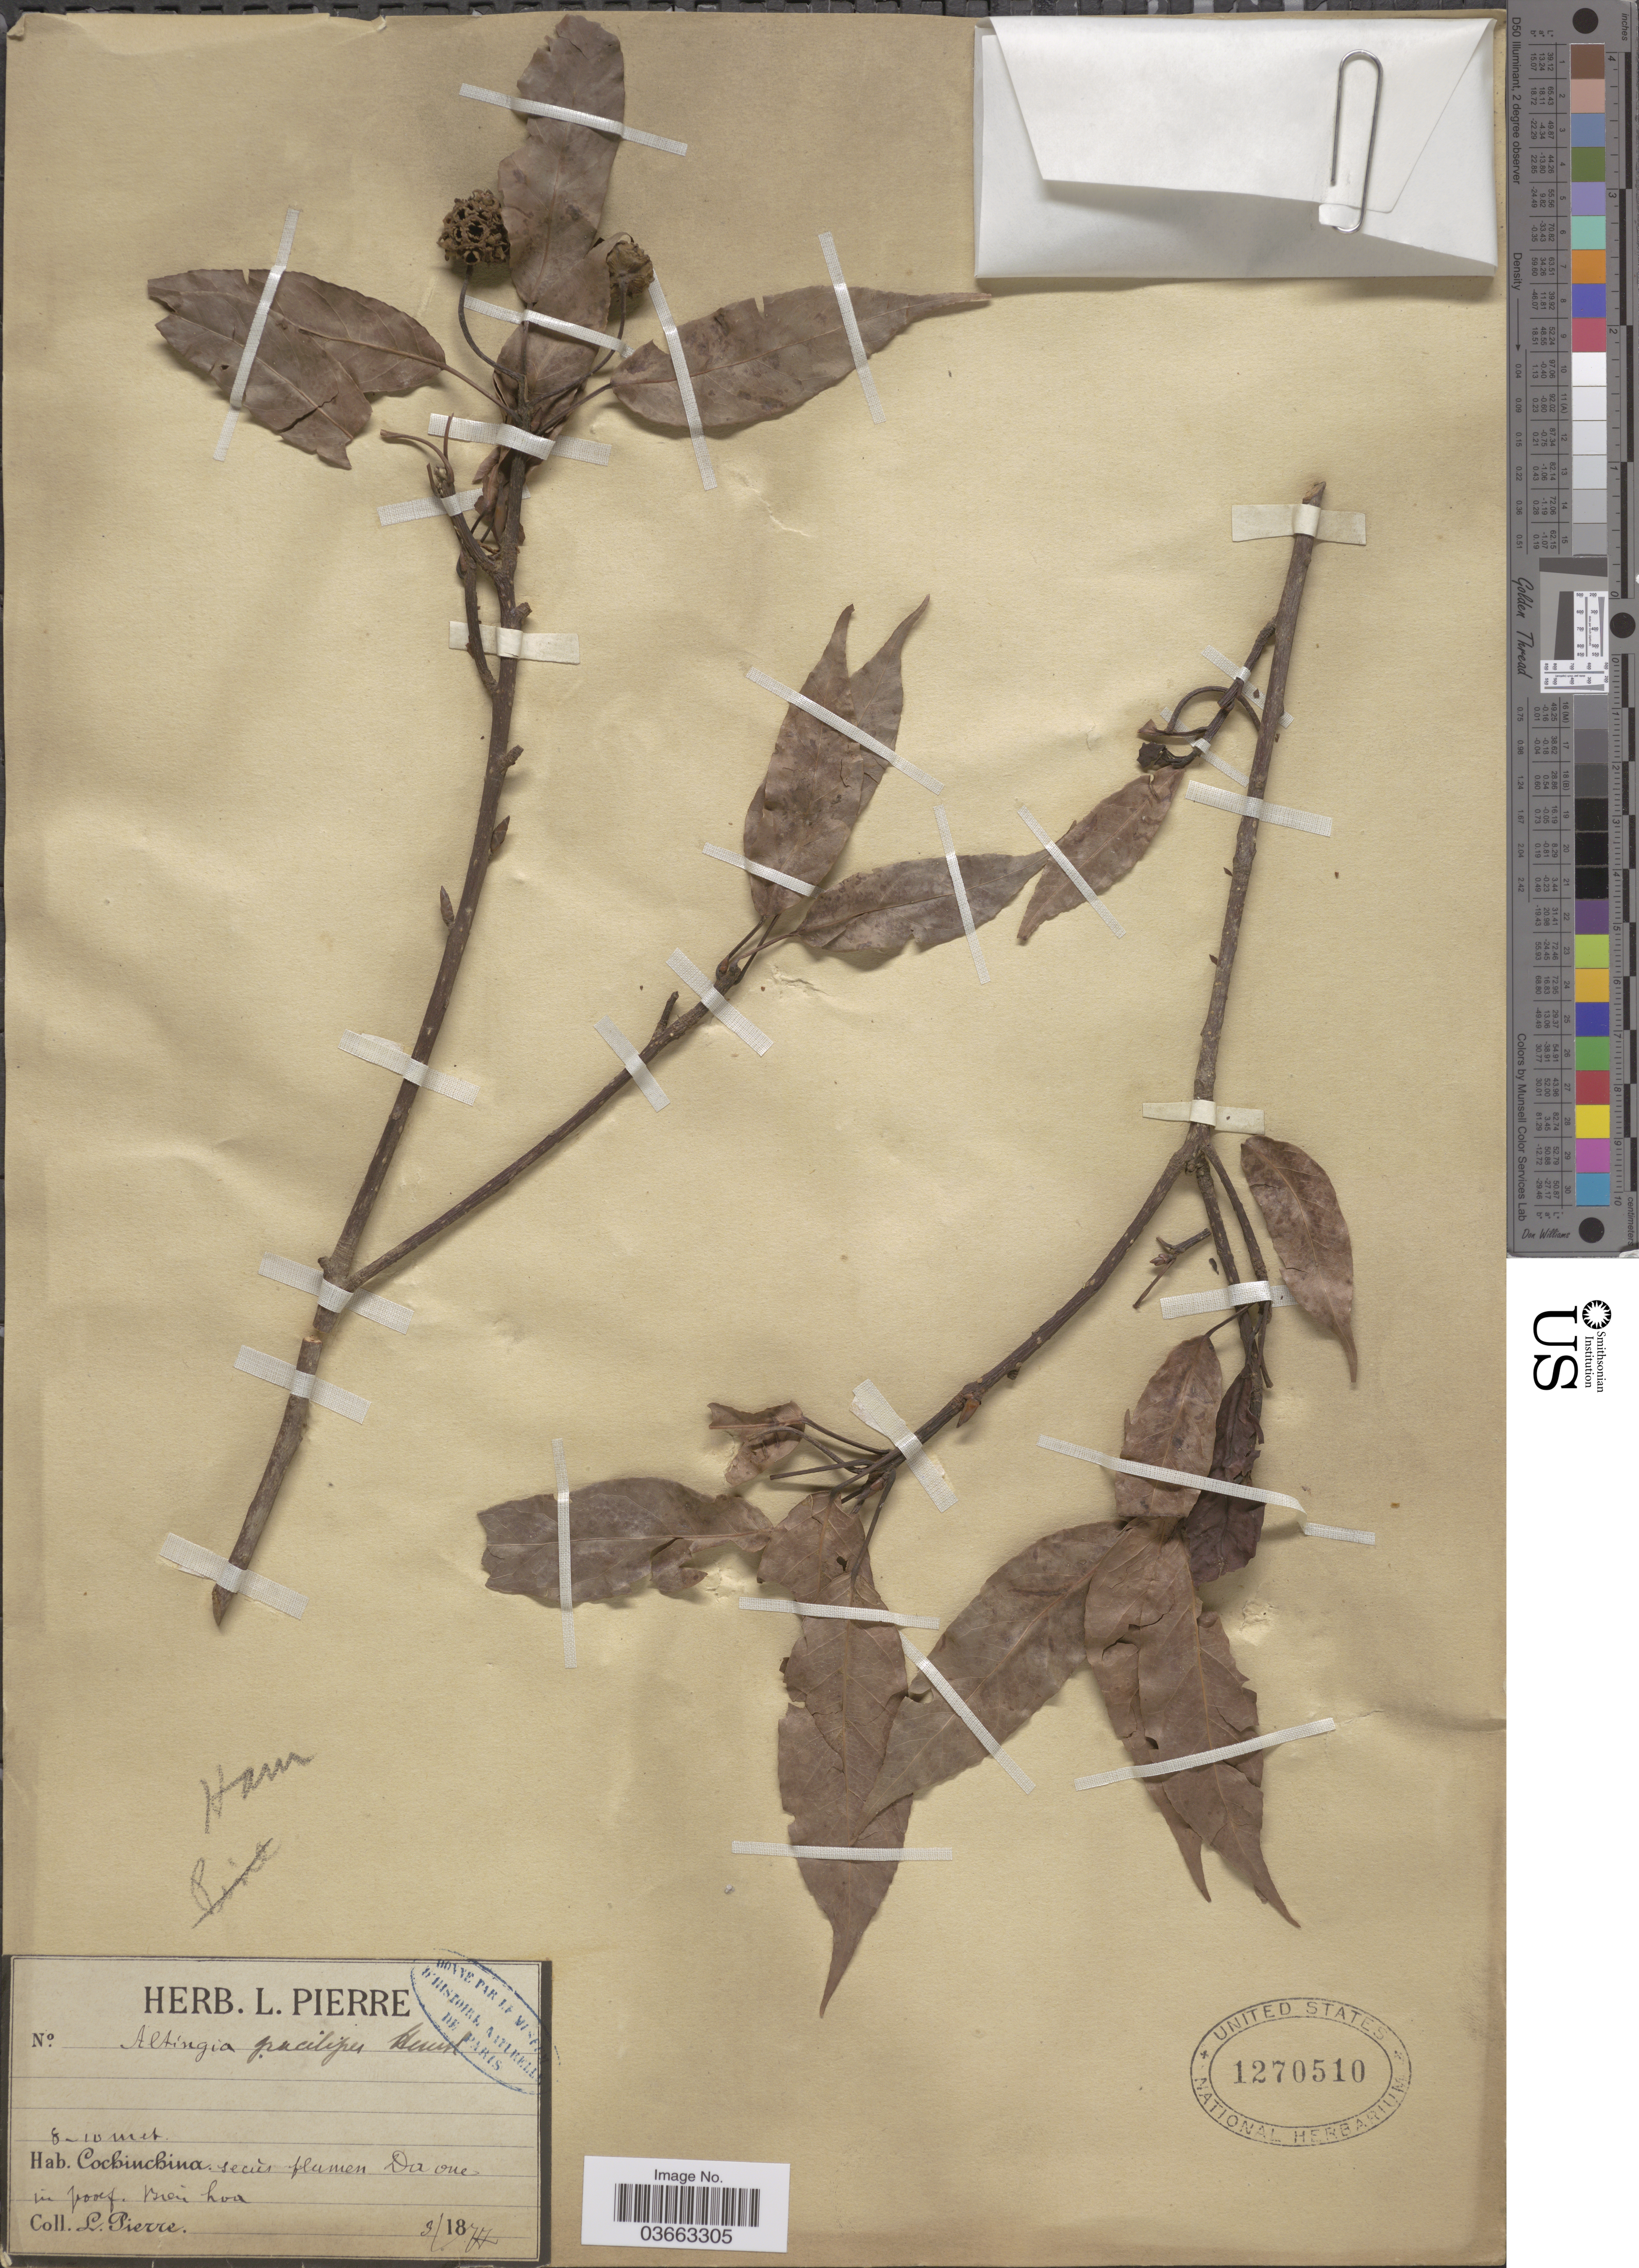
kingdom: Plantae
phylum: Tracheophyta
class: Magnoliopsida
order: Saxifragales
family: Altingiaceae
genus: Liquidambar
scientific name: Liquidambar siamensis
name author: (Craib) Ickert-Bond & J. Wen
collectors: L. Pierre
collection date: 1877-03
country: Vietnam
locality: Cochinchina, secús flumen Daone* in Poolf*. Bien hoa.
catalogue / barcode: US 1270510